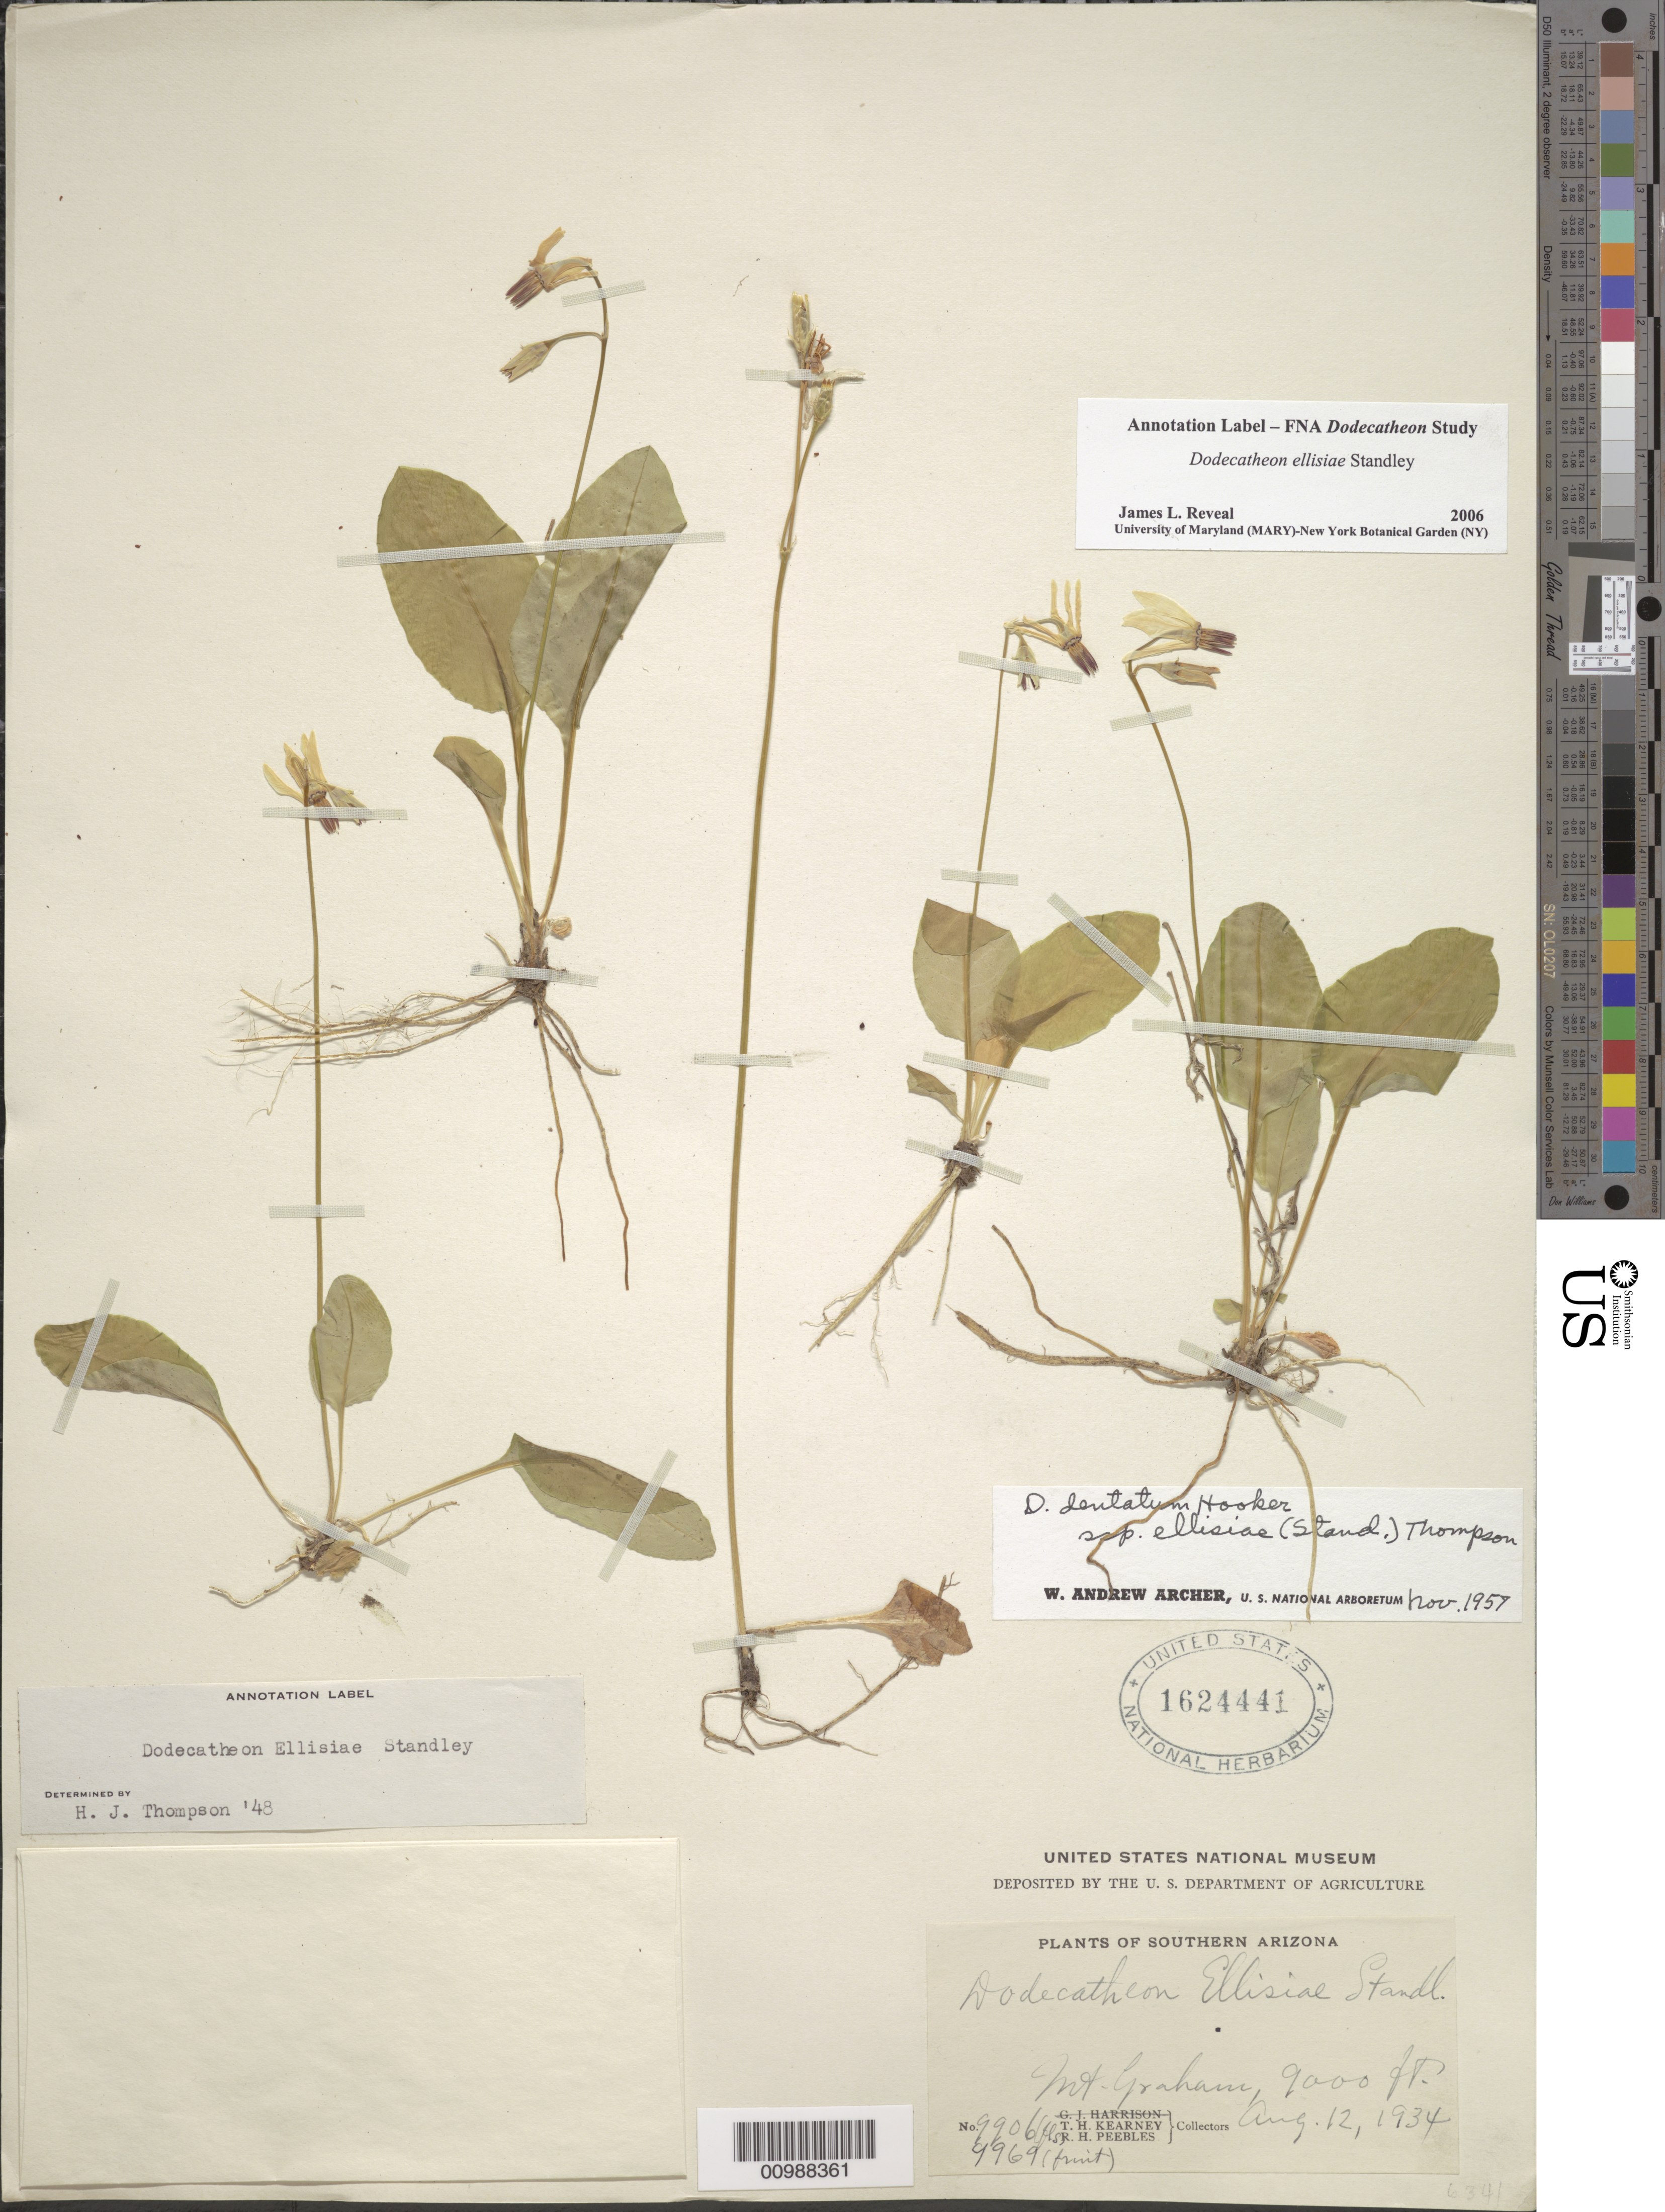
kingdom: Plantae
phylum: Tracheophyta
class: Magnoliopsida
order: Ericales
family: Primulaceae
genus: Dodecatheon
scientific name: Dodecatheon ellisiae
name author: Standl.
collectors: T. H. Kearney & R. H. Peebles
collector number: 9906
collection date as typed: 12 Aug 1934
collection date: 1934-08-12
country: United States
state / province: Arizona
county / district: Graham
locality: Mount Graham.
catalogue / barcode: US 1624441